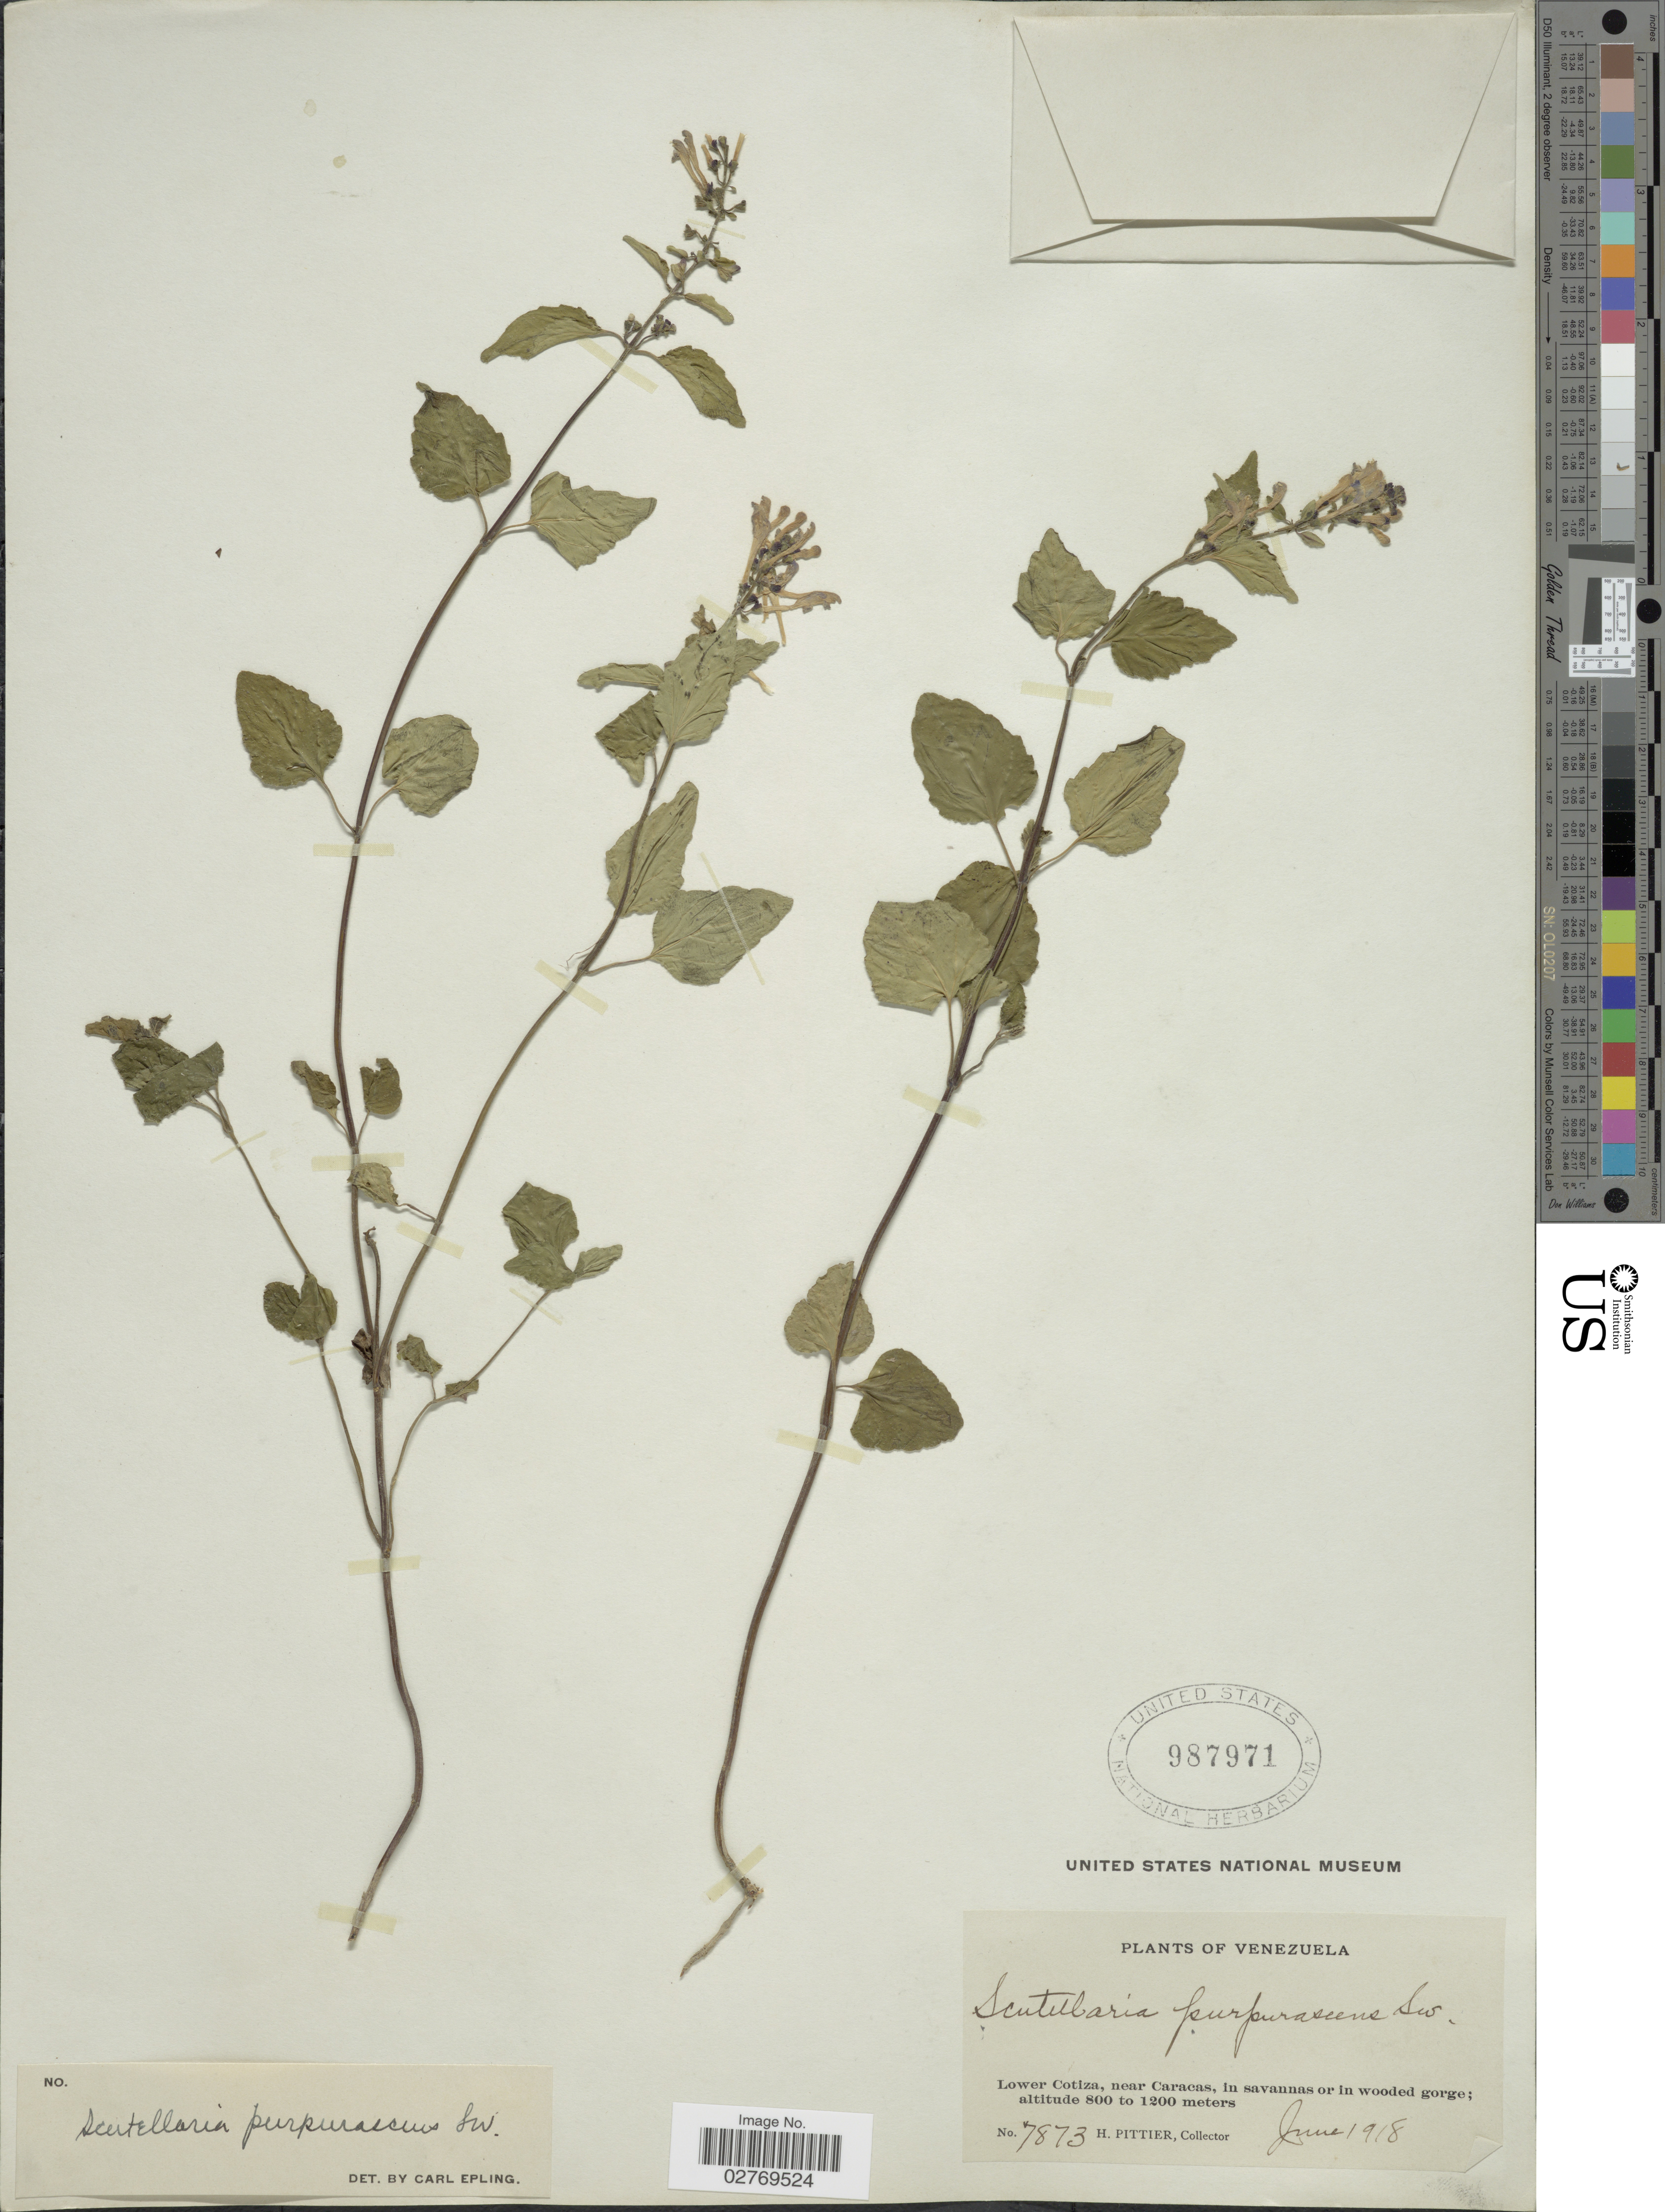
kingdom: Plantae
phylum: Tracheophyta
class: Magnoliopsida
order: Lamiales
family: Lamiaceae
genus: Scutellaria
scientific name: Scutellaria purpurascens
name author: Sw.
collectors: H. F. Pittier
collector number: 7873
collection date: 1918-06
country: Venezuela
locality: Lower Cotiza, near Caracas, in savannas or in wooded gorge.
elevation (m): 800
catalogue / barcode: US 987971